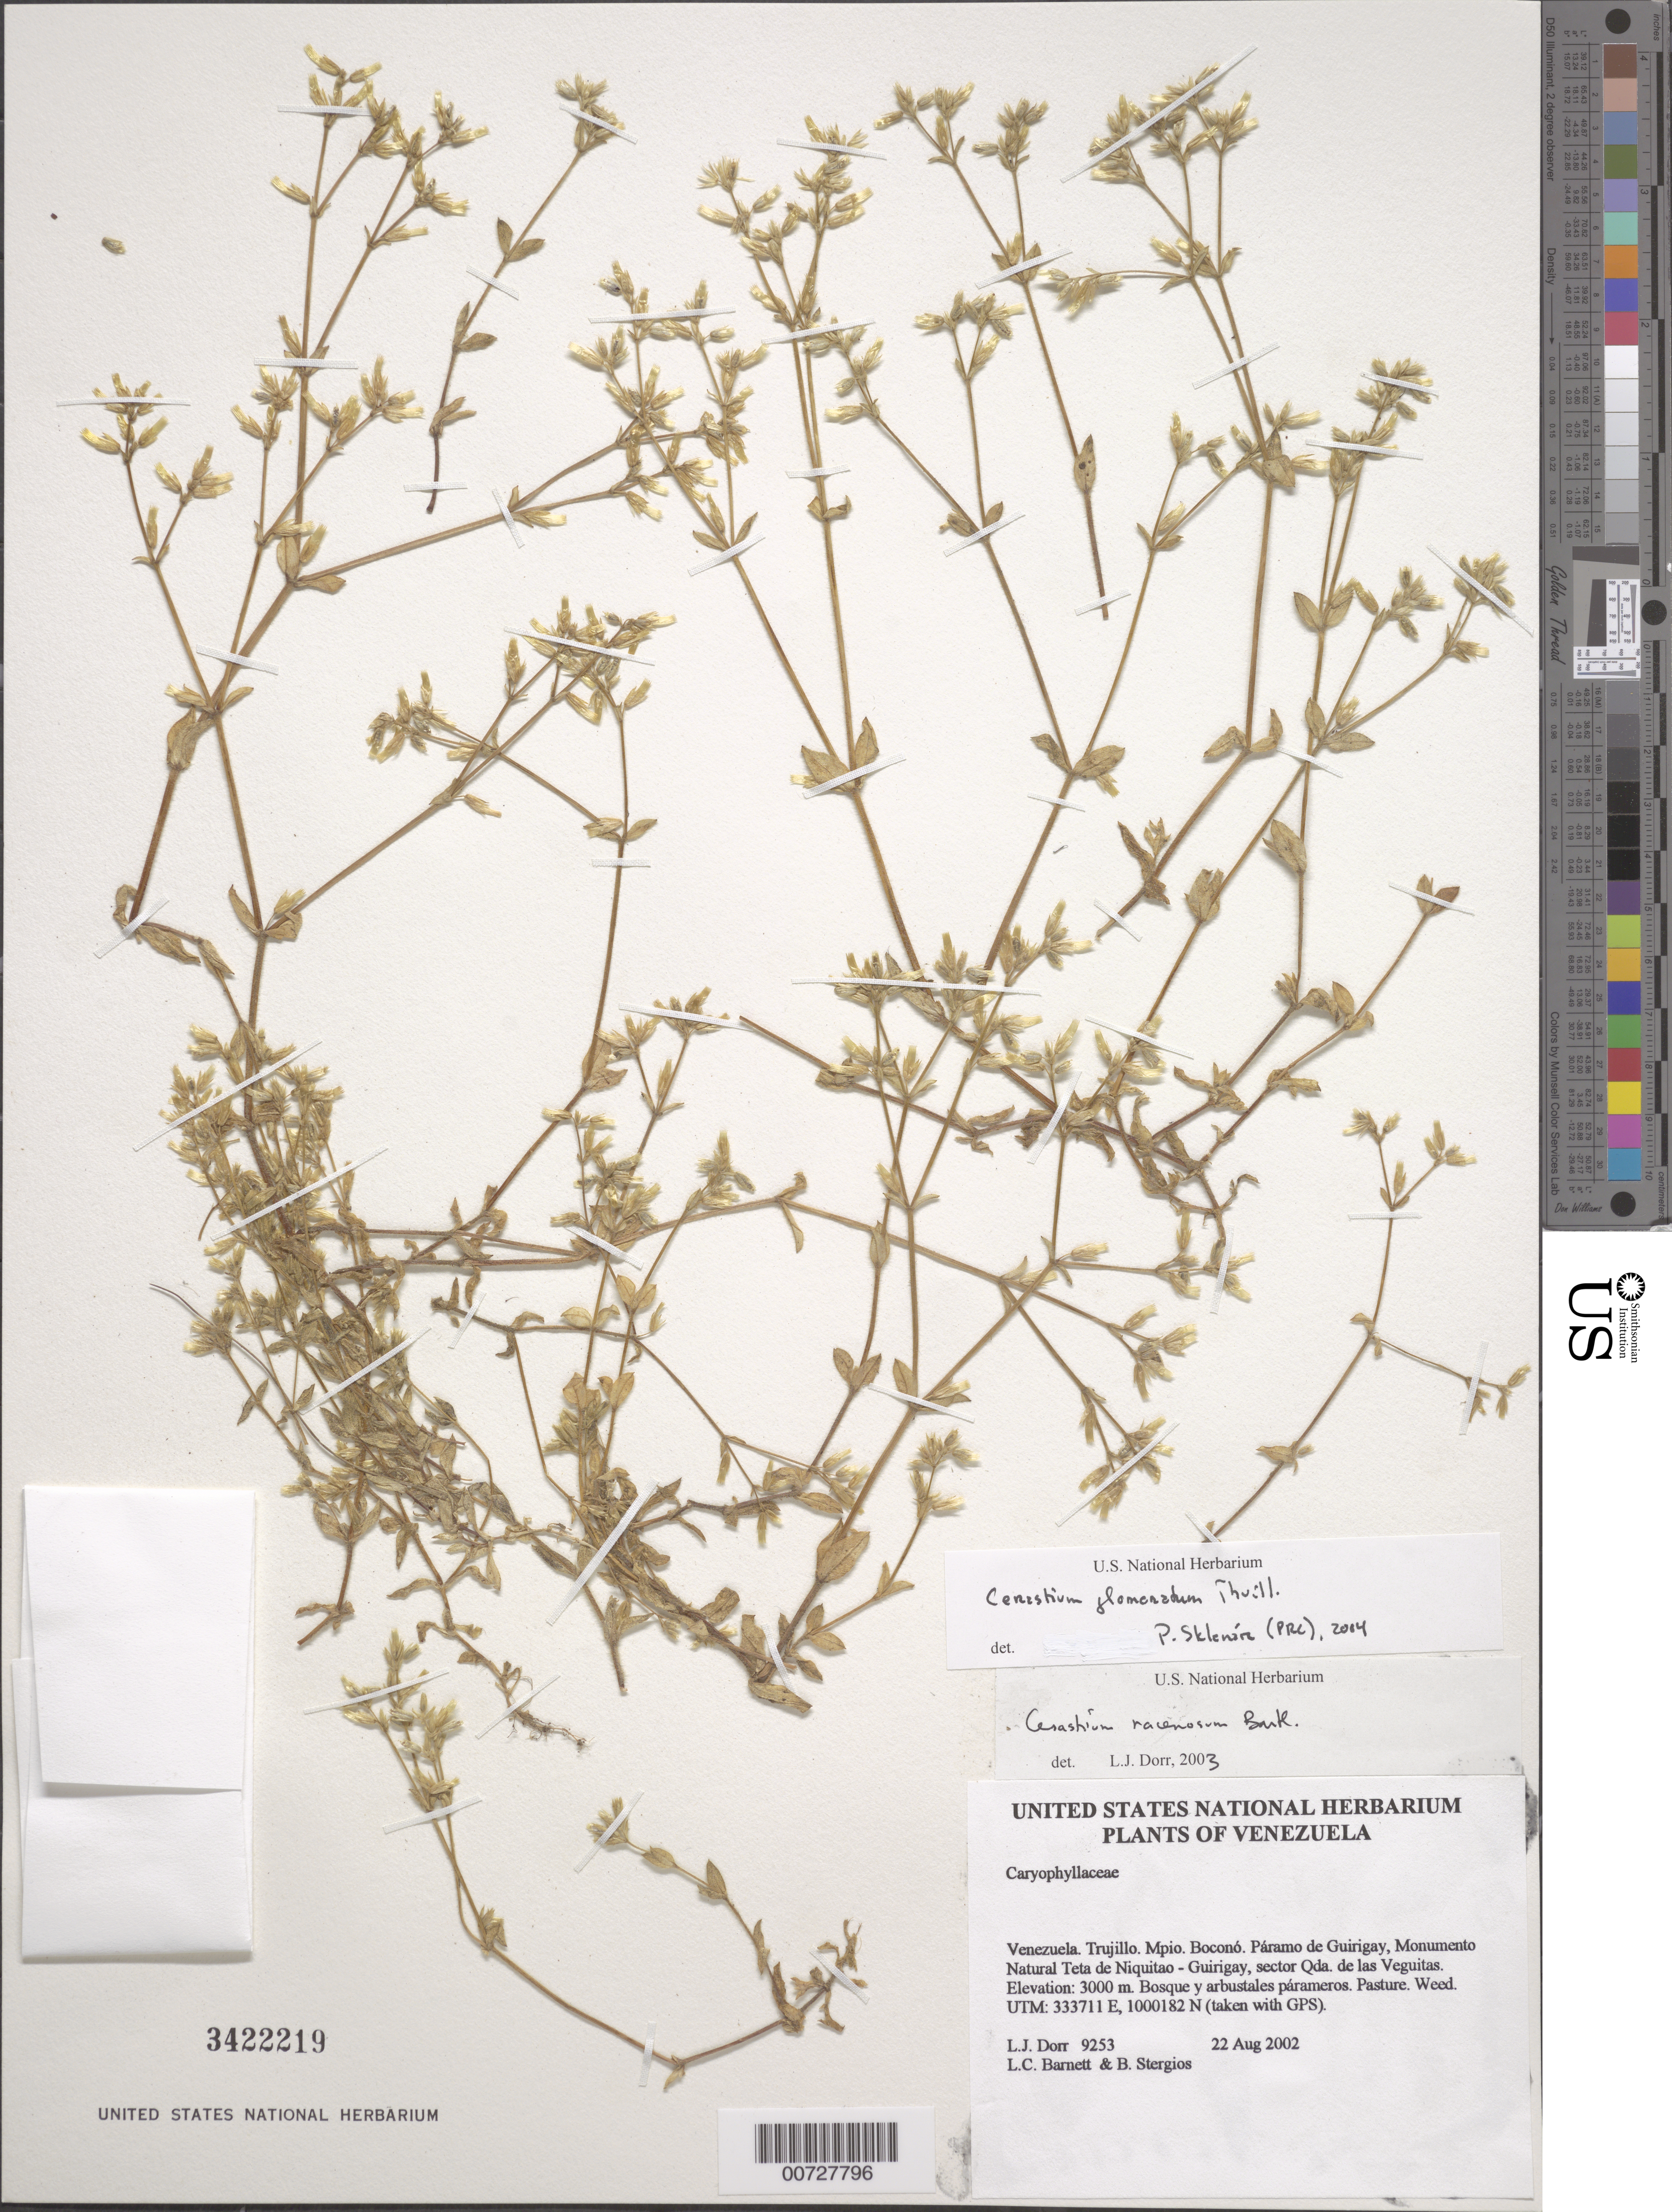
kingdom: Plantae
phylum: Tracheophyta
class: Magnoliopsida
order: Caryophyllales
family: Caryophyllaceae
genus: Cerastium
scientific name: Cerastium glomeratum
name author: Thuill.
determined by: Sklenár, P.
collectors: L. J. Dorr, L. C. Barnett & B. G. Stergios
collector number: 9253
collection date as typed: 22 Aug 2002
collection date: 2002-08-22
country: Venezuela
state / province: Trujillo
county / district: Boconó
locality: Páramo de Guirigay, Monumento Natural Teta de Niquitao - Guirigay, sector Las Veguitas.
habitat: Bosque y arbustales párameros. Pasture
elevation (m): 3000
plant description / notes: PORT, PRC, US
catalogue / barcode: US 3422219